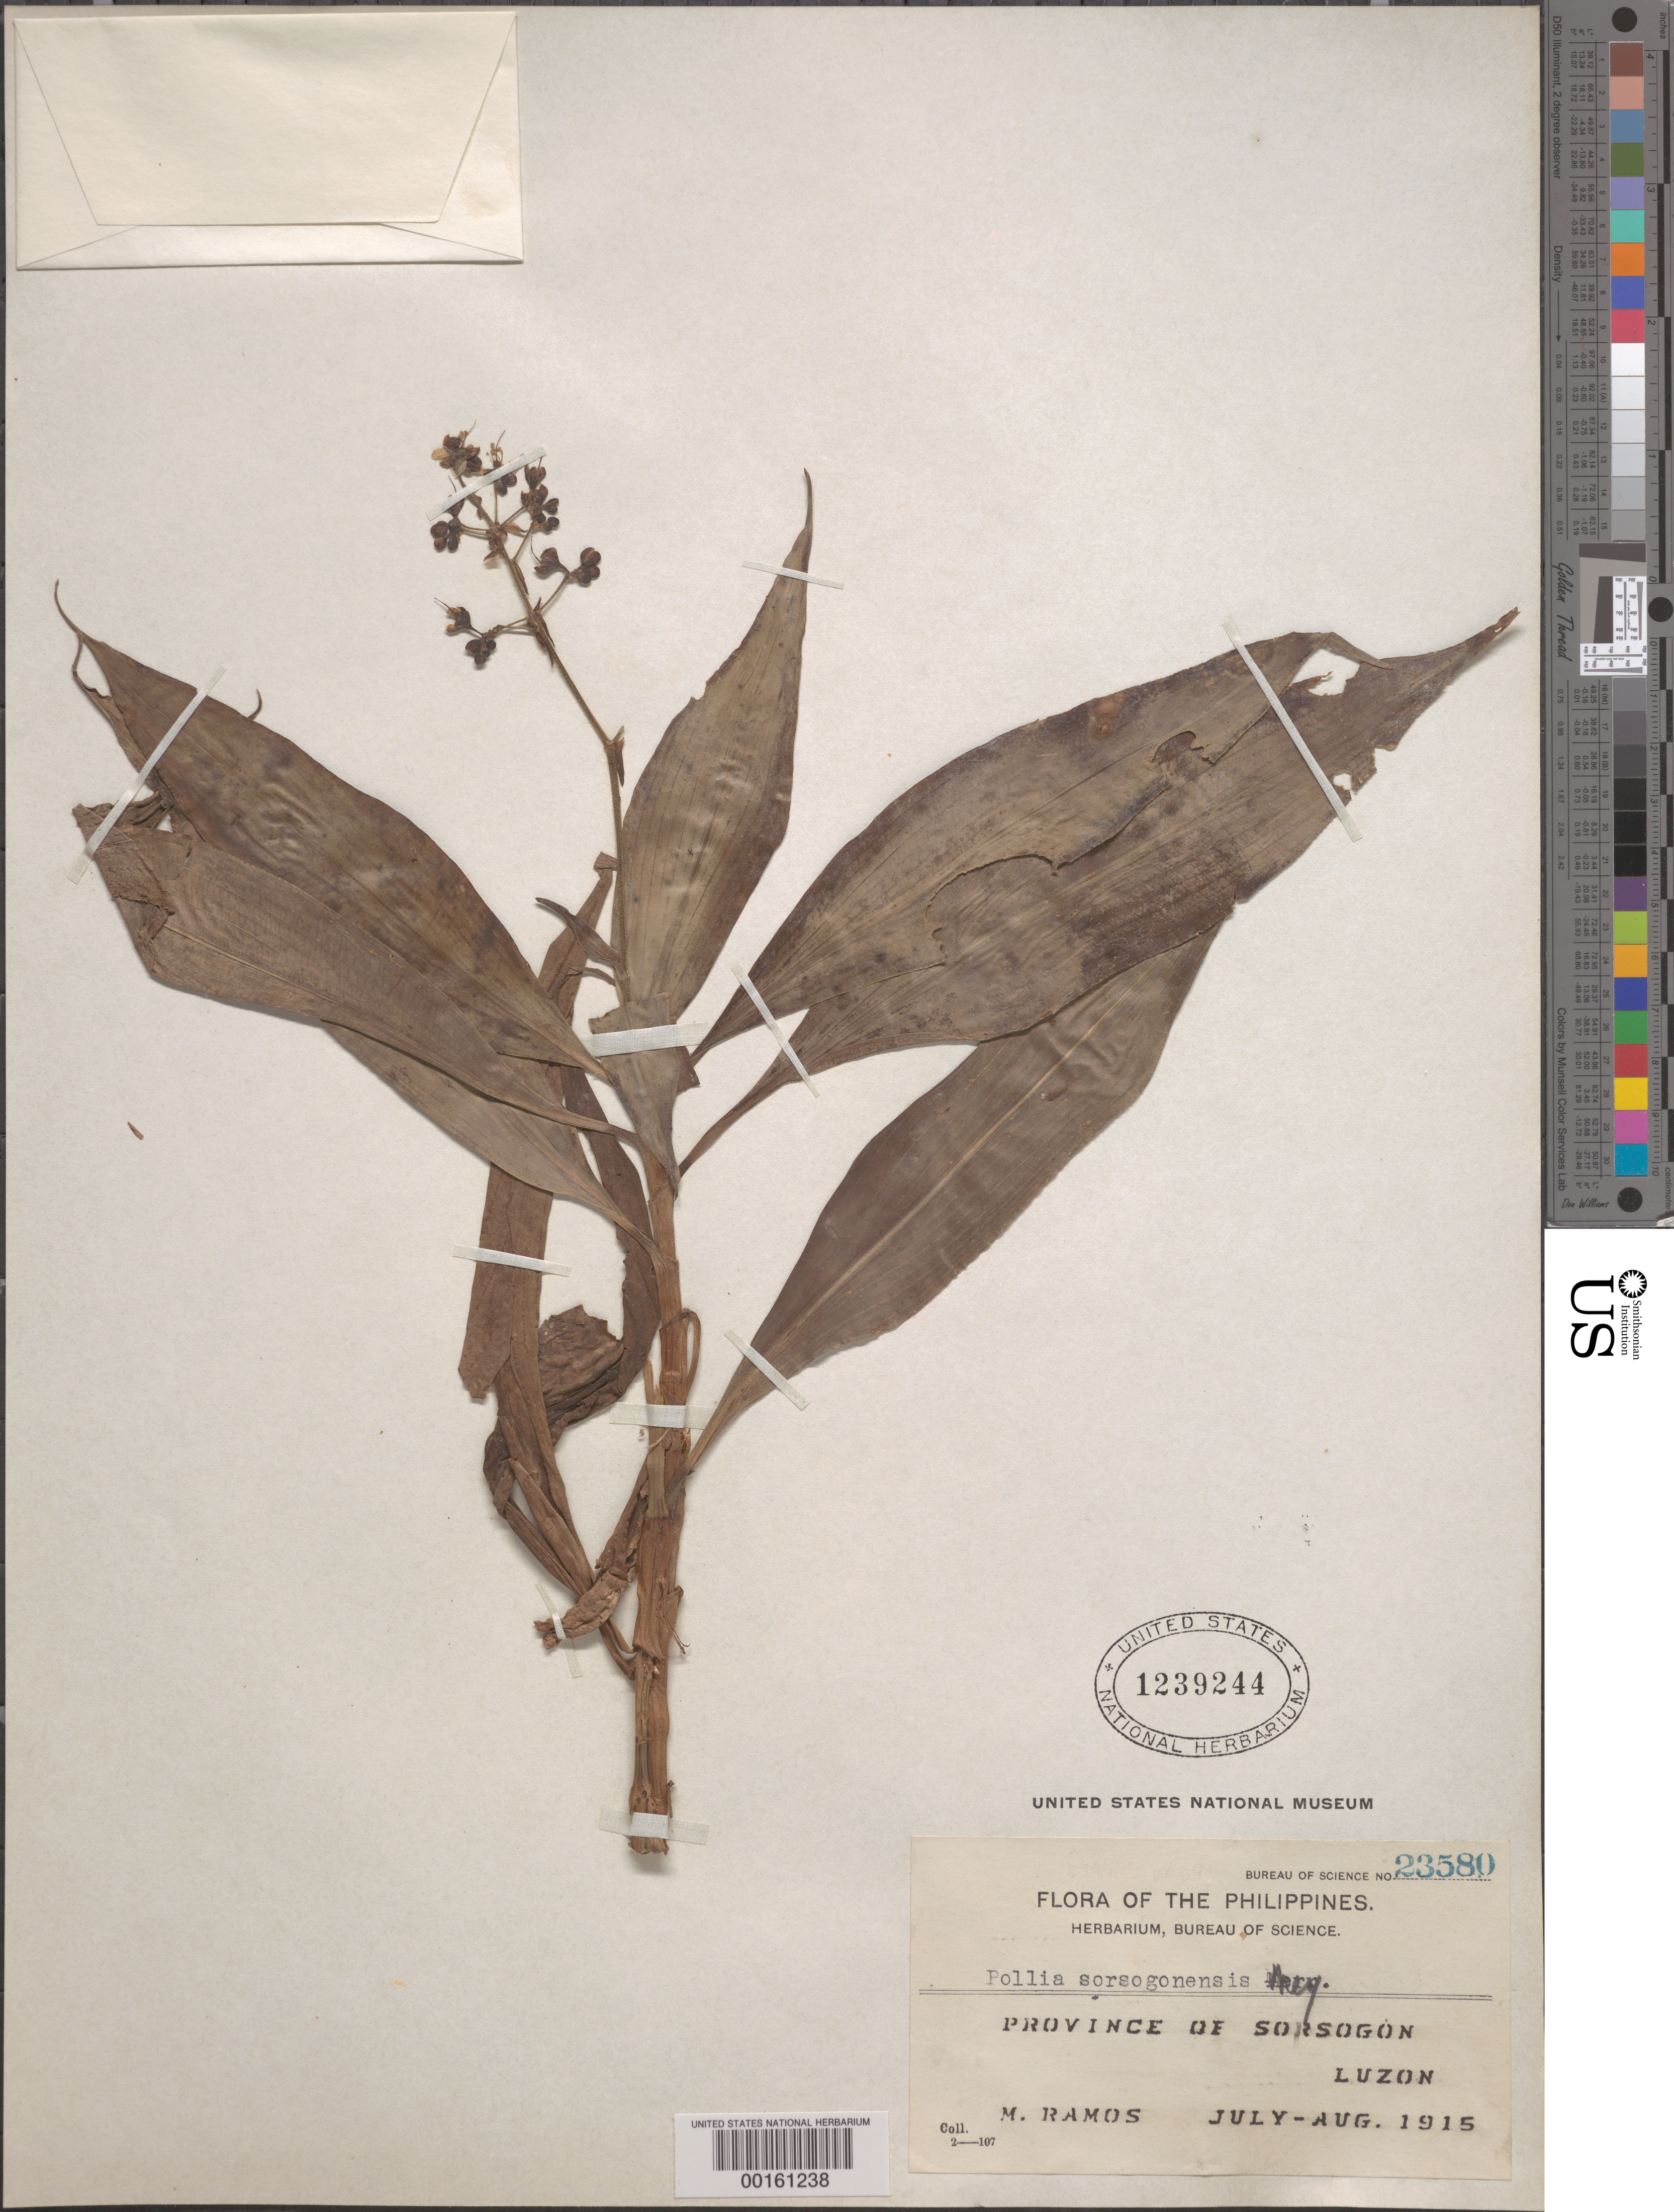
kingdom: Plantae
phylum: Tracheophyta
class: Liliopsida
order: Commelinales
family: Commelinaceae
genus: Pollia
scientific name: Pollia secundiflora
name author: (Blume) Bakh. f.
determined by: Strong, Mark T., (BOT), Smithsonian Institution - National Museum of Natural History (UNITED STATES)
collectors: M. Ramos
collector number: Bur. Sci. 23580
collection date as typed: Jul 1915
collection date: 1915-07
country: Philippines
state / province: Bicol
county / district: Sorsogon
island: Luzon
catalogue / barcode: US 1239244